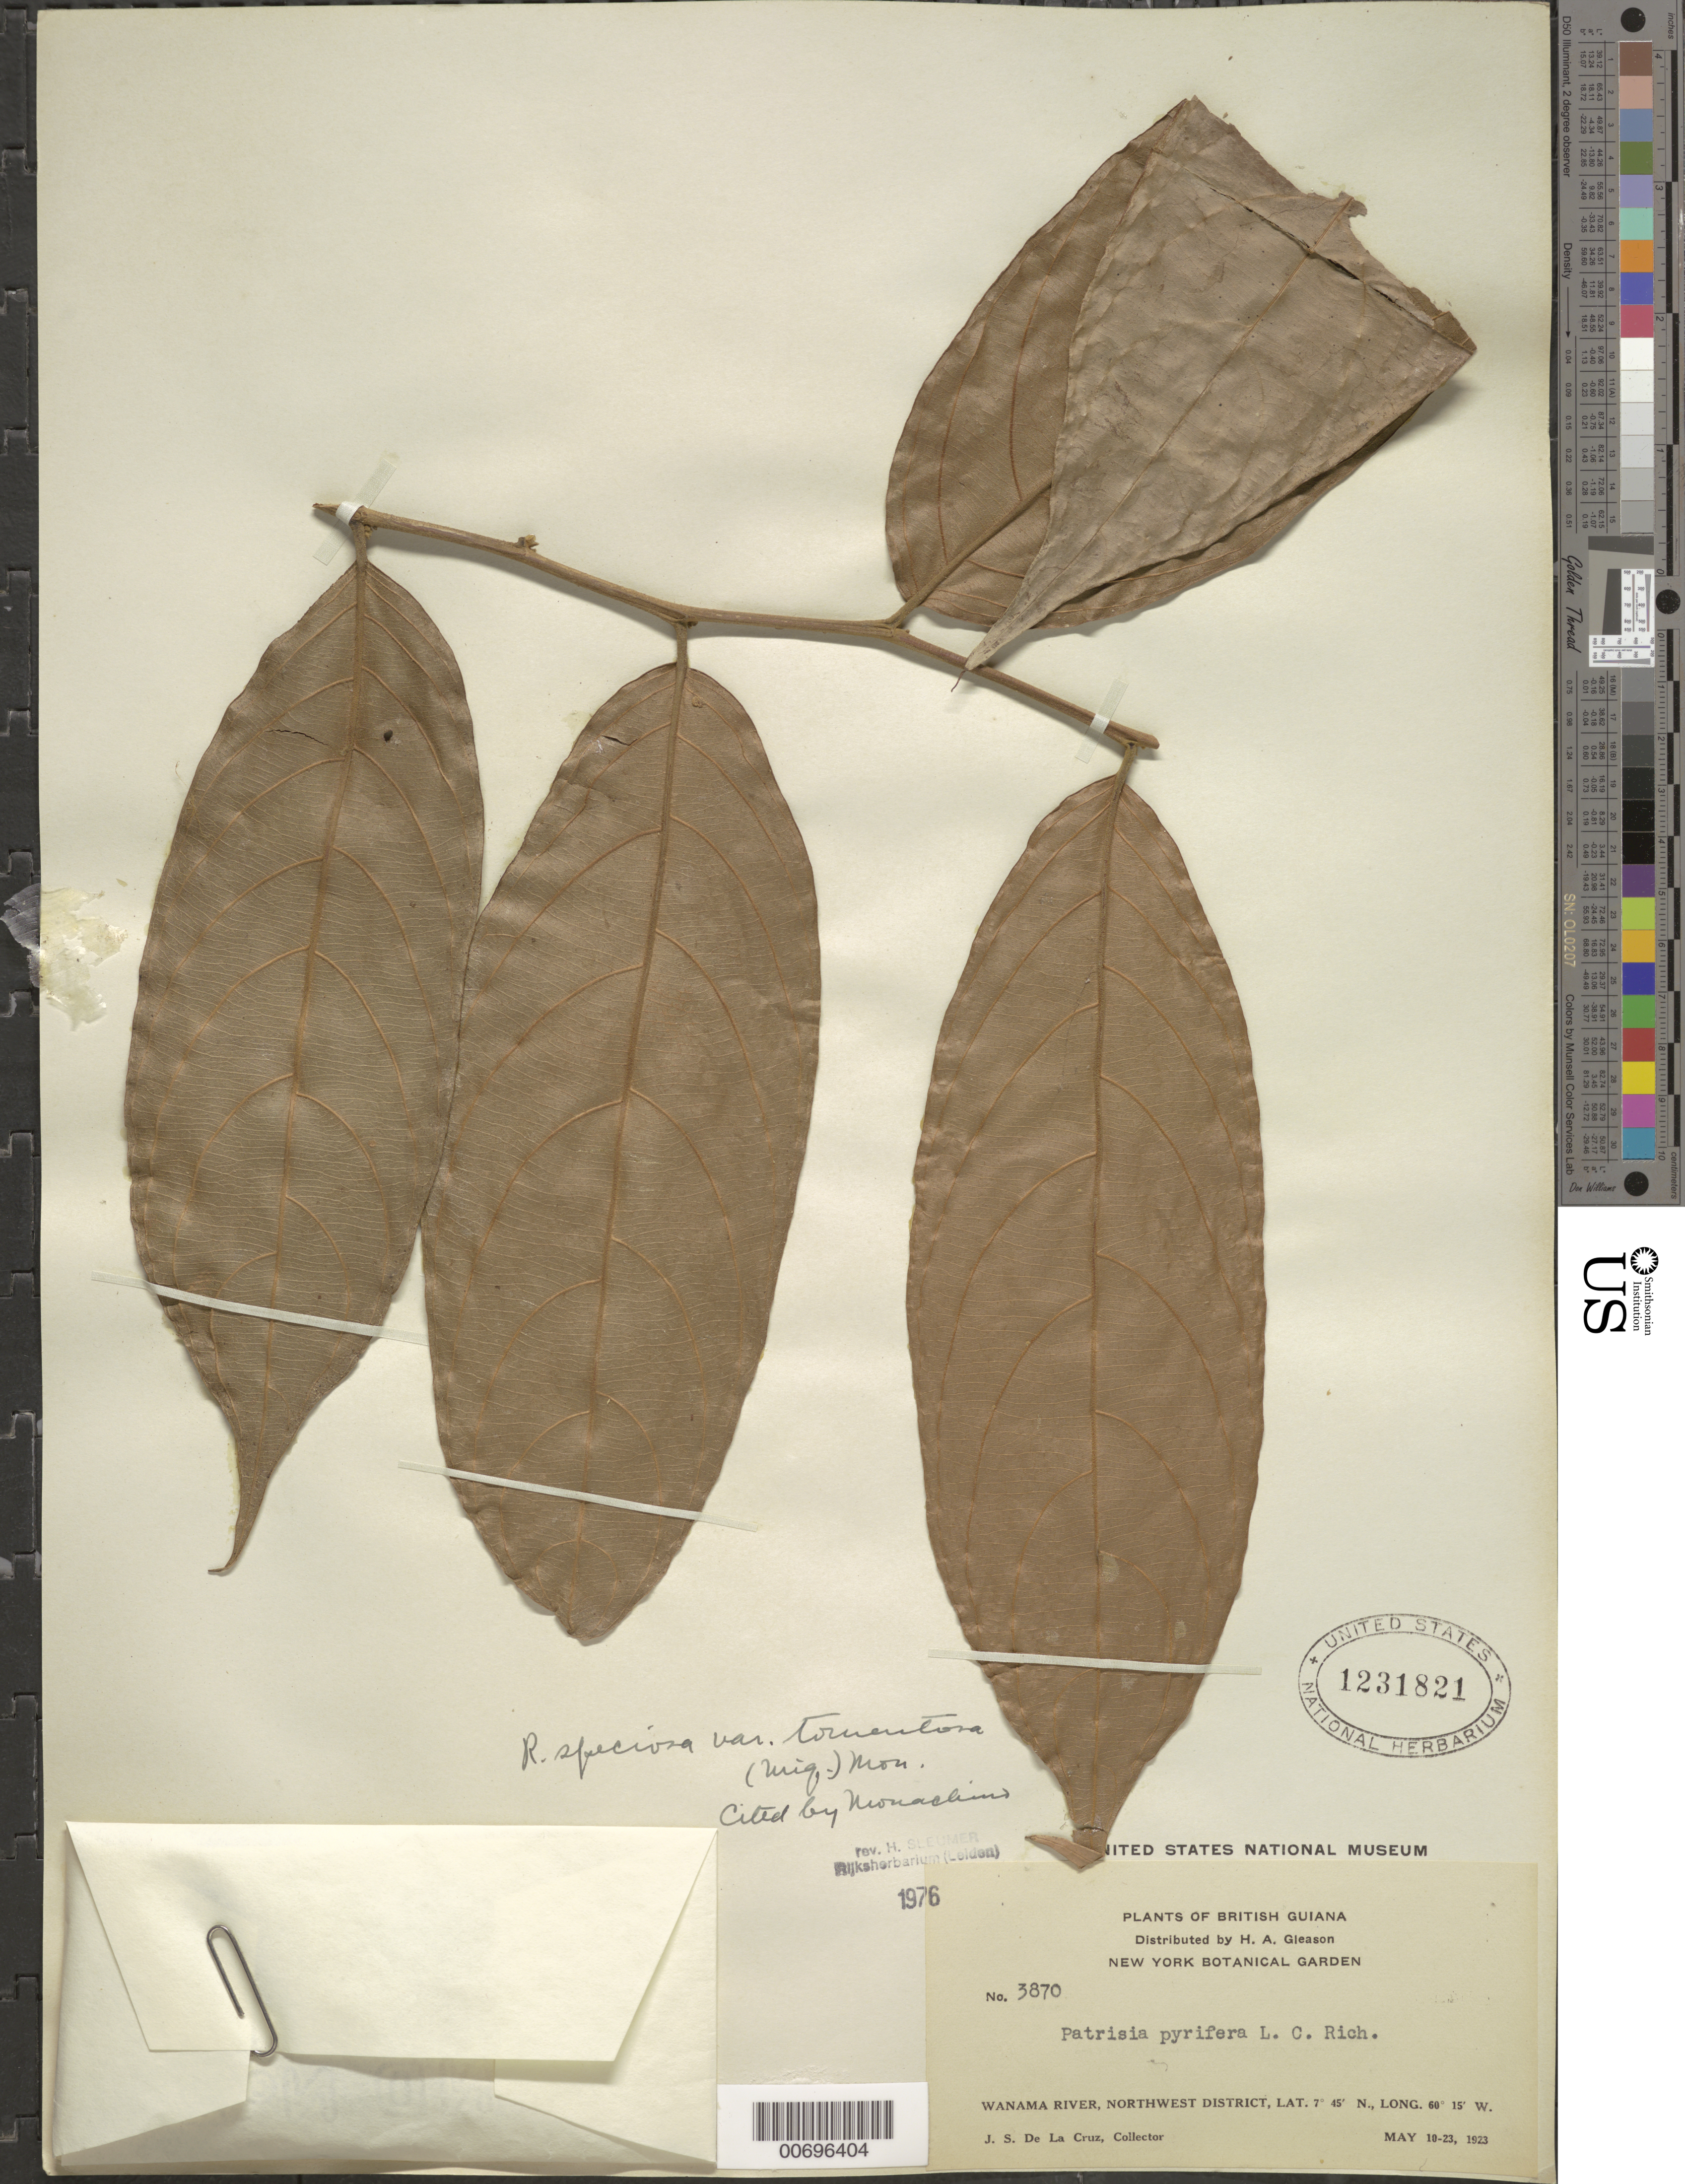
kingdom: Plantae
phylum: Tracheophyta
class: Magnoliopsida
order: Malpighiales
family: Salicaceae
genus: Ryania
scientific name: Ryania speciosa var. tomentosa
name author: (Miq.) Monach.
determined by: Sleumer, H. O.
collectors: J. S. de la Cruz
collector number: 3870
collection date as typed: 10-May-23 to 23-May-23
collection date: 1923-05-10/1923-05-23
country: Guyana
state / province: Barima-Waini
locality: Wanama R., NW District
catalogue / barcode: US 1231821